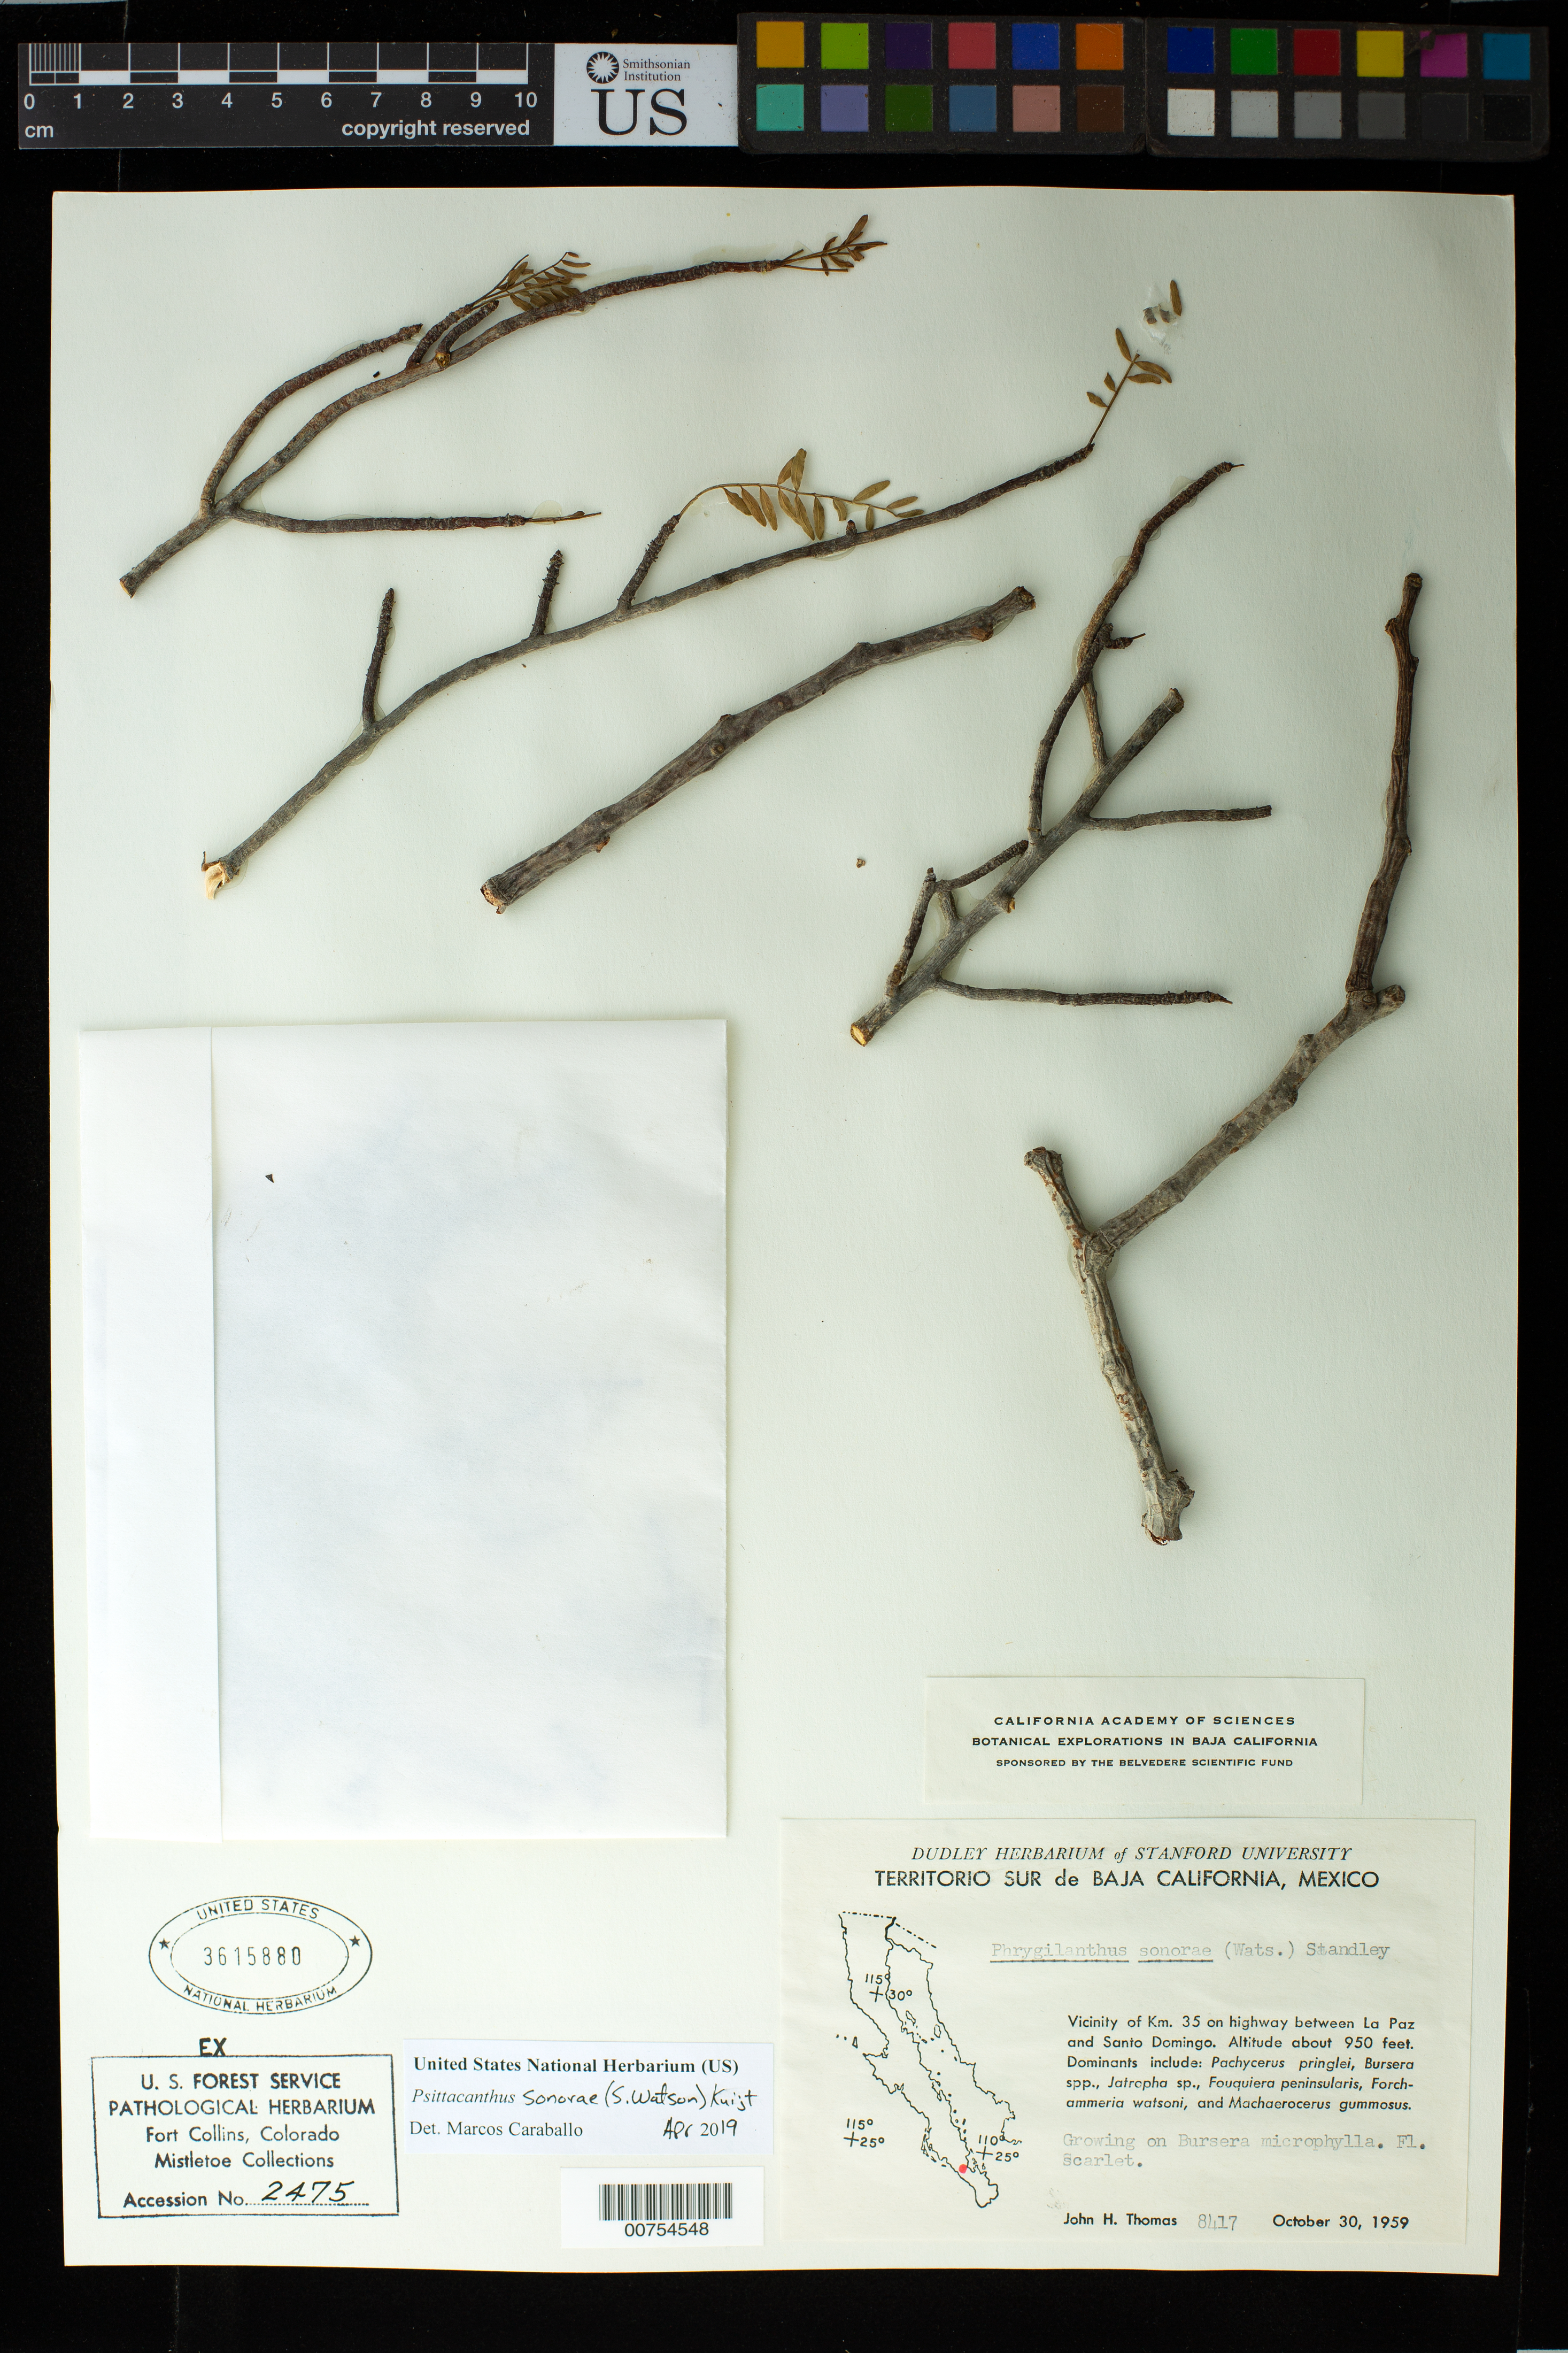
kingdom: Plantae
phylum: Tracheophyta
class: Magnoliopsida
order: Santalales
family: Loranthaceae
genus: Psittacanthus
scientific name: Psittacanthus sonorae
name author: (S. Watson) Kuijt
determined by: Caraballo-Ortiz, Marcos A., (MISS), University of Mississippi (UNITED STATES)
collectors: J. H. Thomas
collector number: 8417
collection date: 1959-10-30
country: Mexico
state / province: Baja California Sur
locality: Highway between La Paz and Santo Domingo, vicinity of km 35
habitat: Dominants include: Pachycerus pringlei, Bursera spp., Jatropha sp., Fouquiera peninsularis, Forchammeria watsoni, and Machaerocerus gummosus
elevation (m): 290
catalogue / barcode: US 3615880